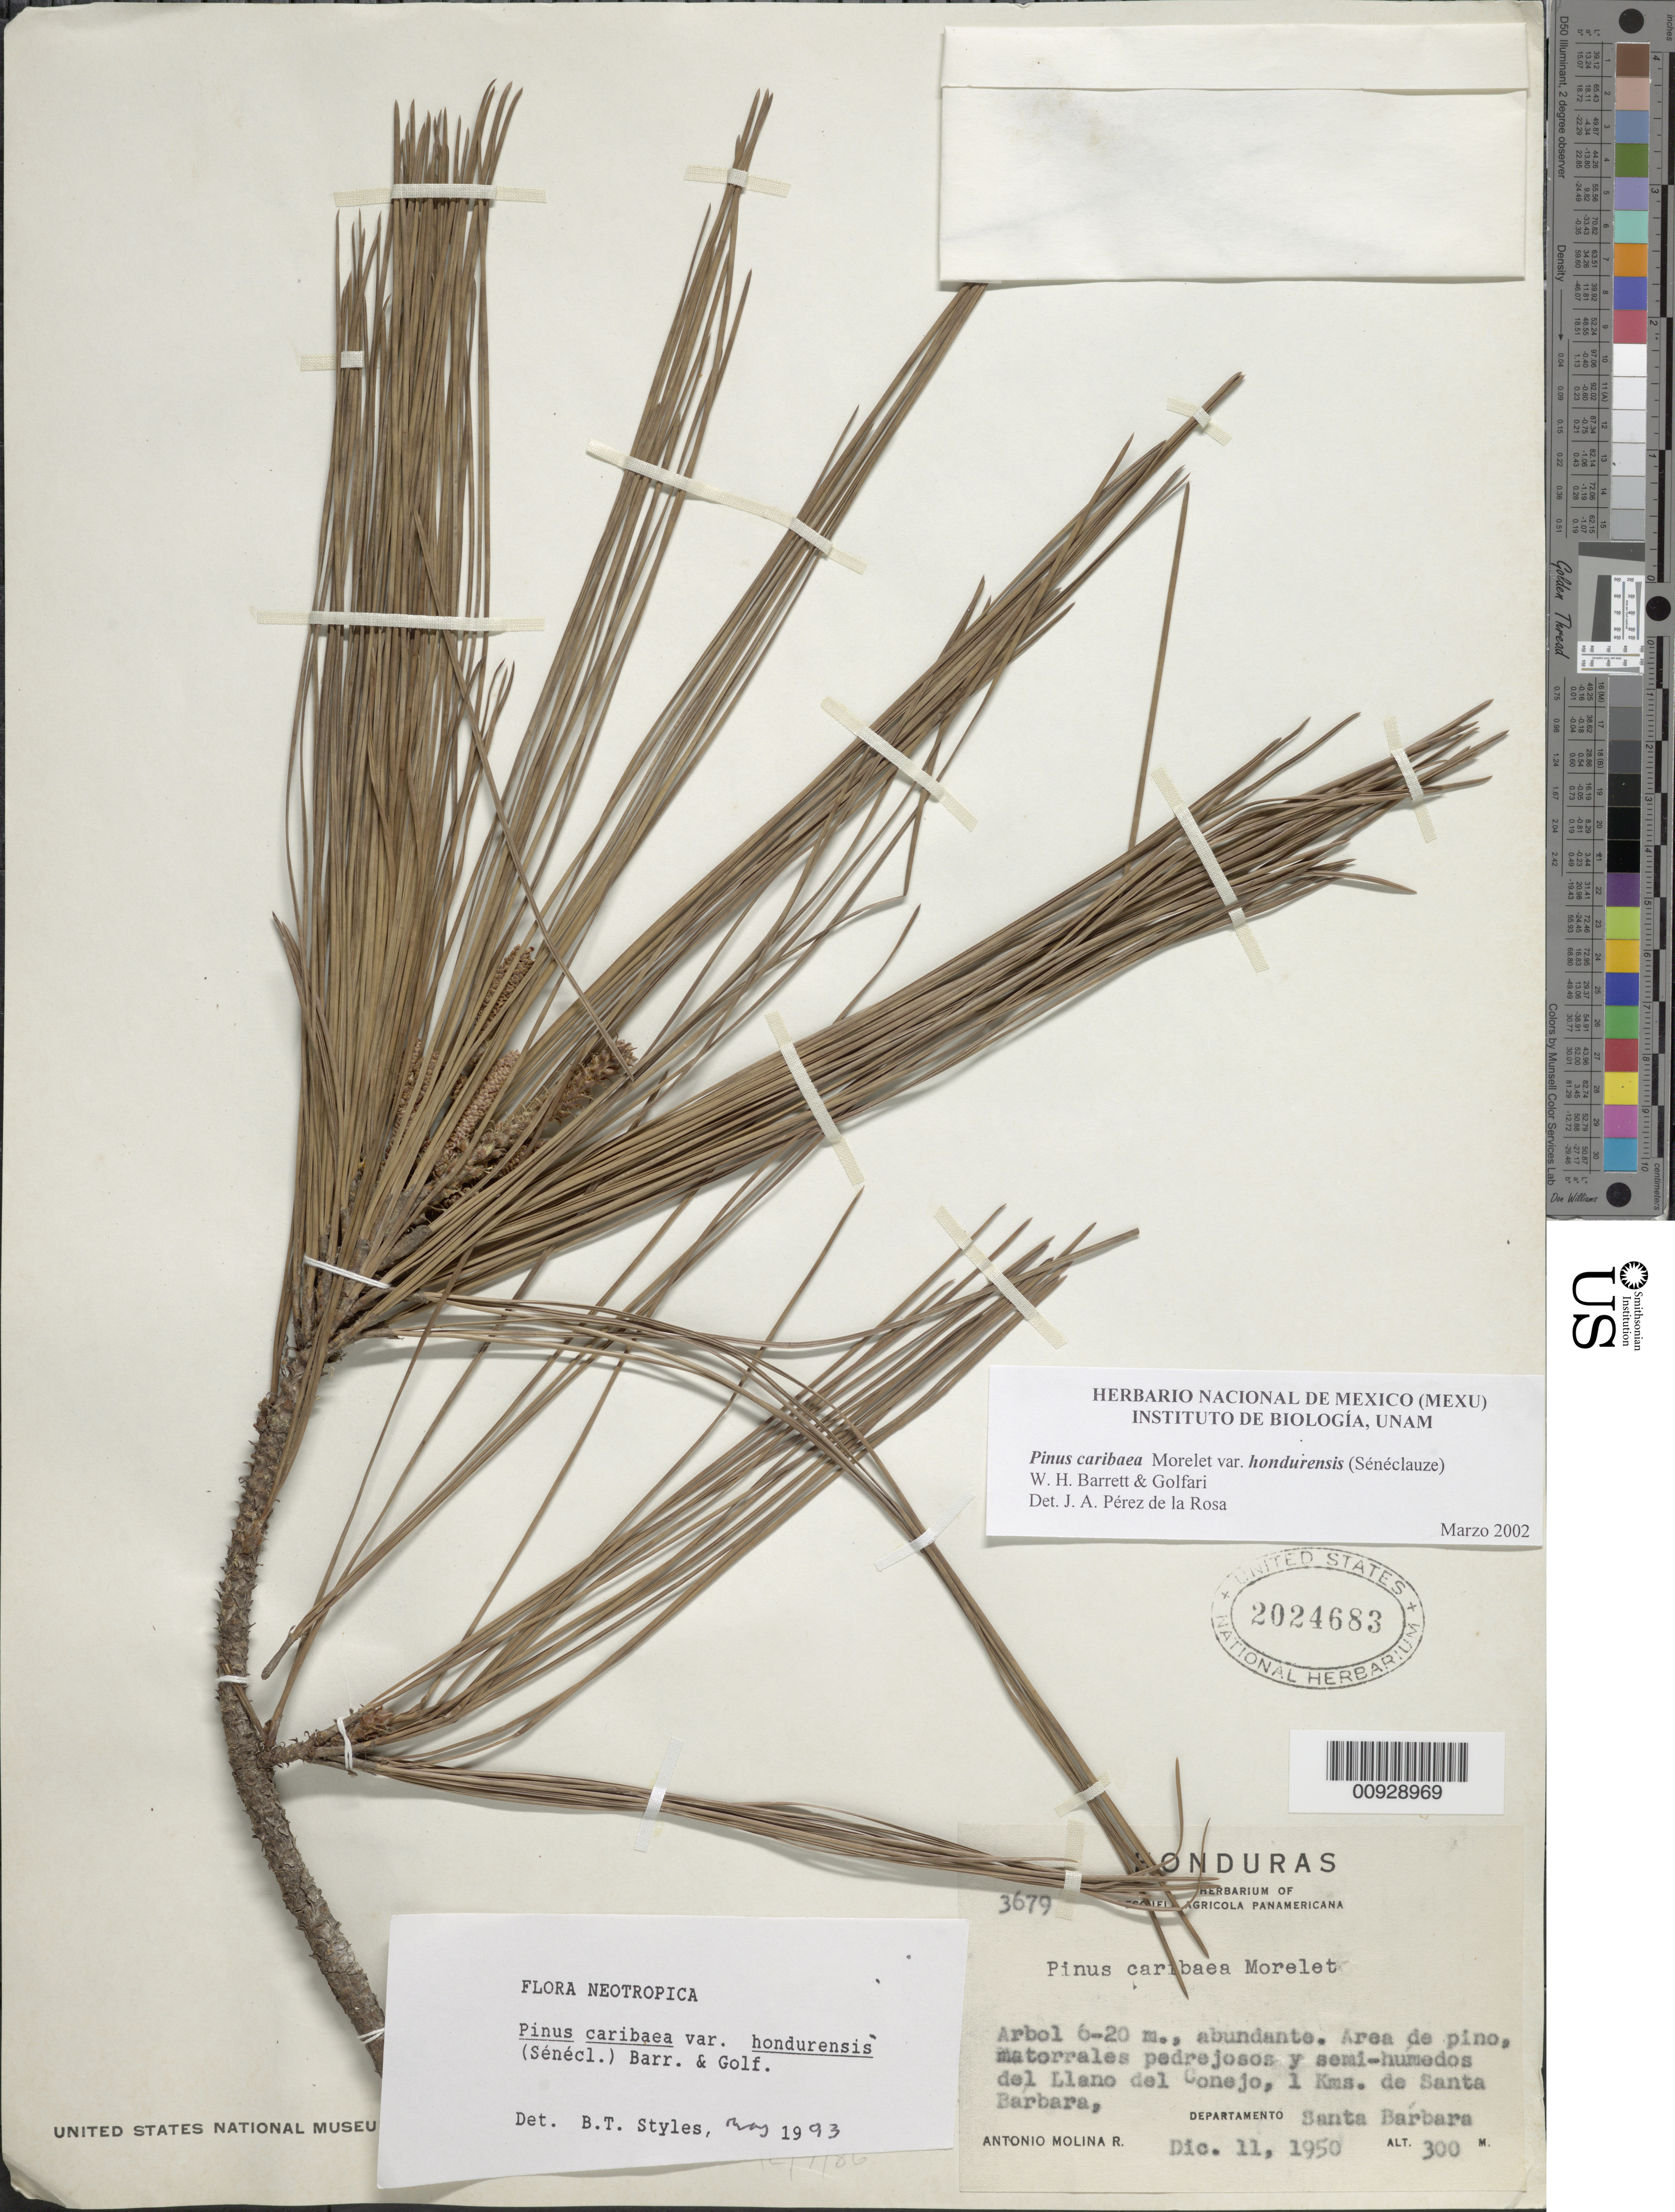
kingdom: Plantae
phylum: Tracheophyta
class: Pinopsida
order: Pinales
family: Pinaceae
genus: Pinus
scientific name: Pinus caribaea var. hondurensis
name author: (Sénécl.) W.H.G. Barrett & Golfari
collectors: A. Molina R.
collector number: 3679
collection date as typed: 11 Dec 1950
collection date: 1950-12-11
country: Honduras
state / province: Santa Bárbara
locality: Llano del Conejo, 1 km. de Santa Bárbara.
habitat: Area de pino, matorrales pedregosos y semi-húmedos.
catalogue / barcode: US 2024683